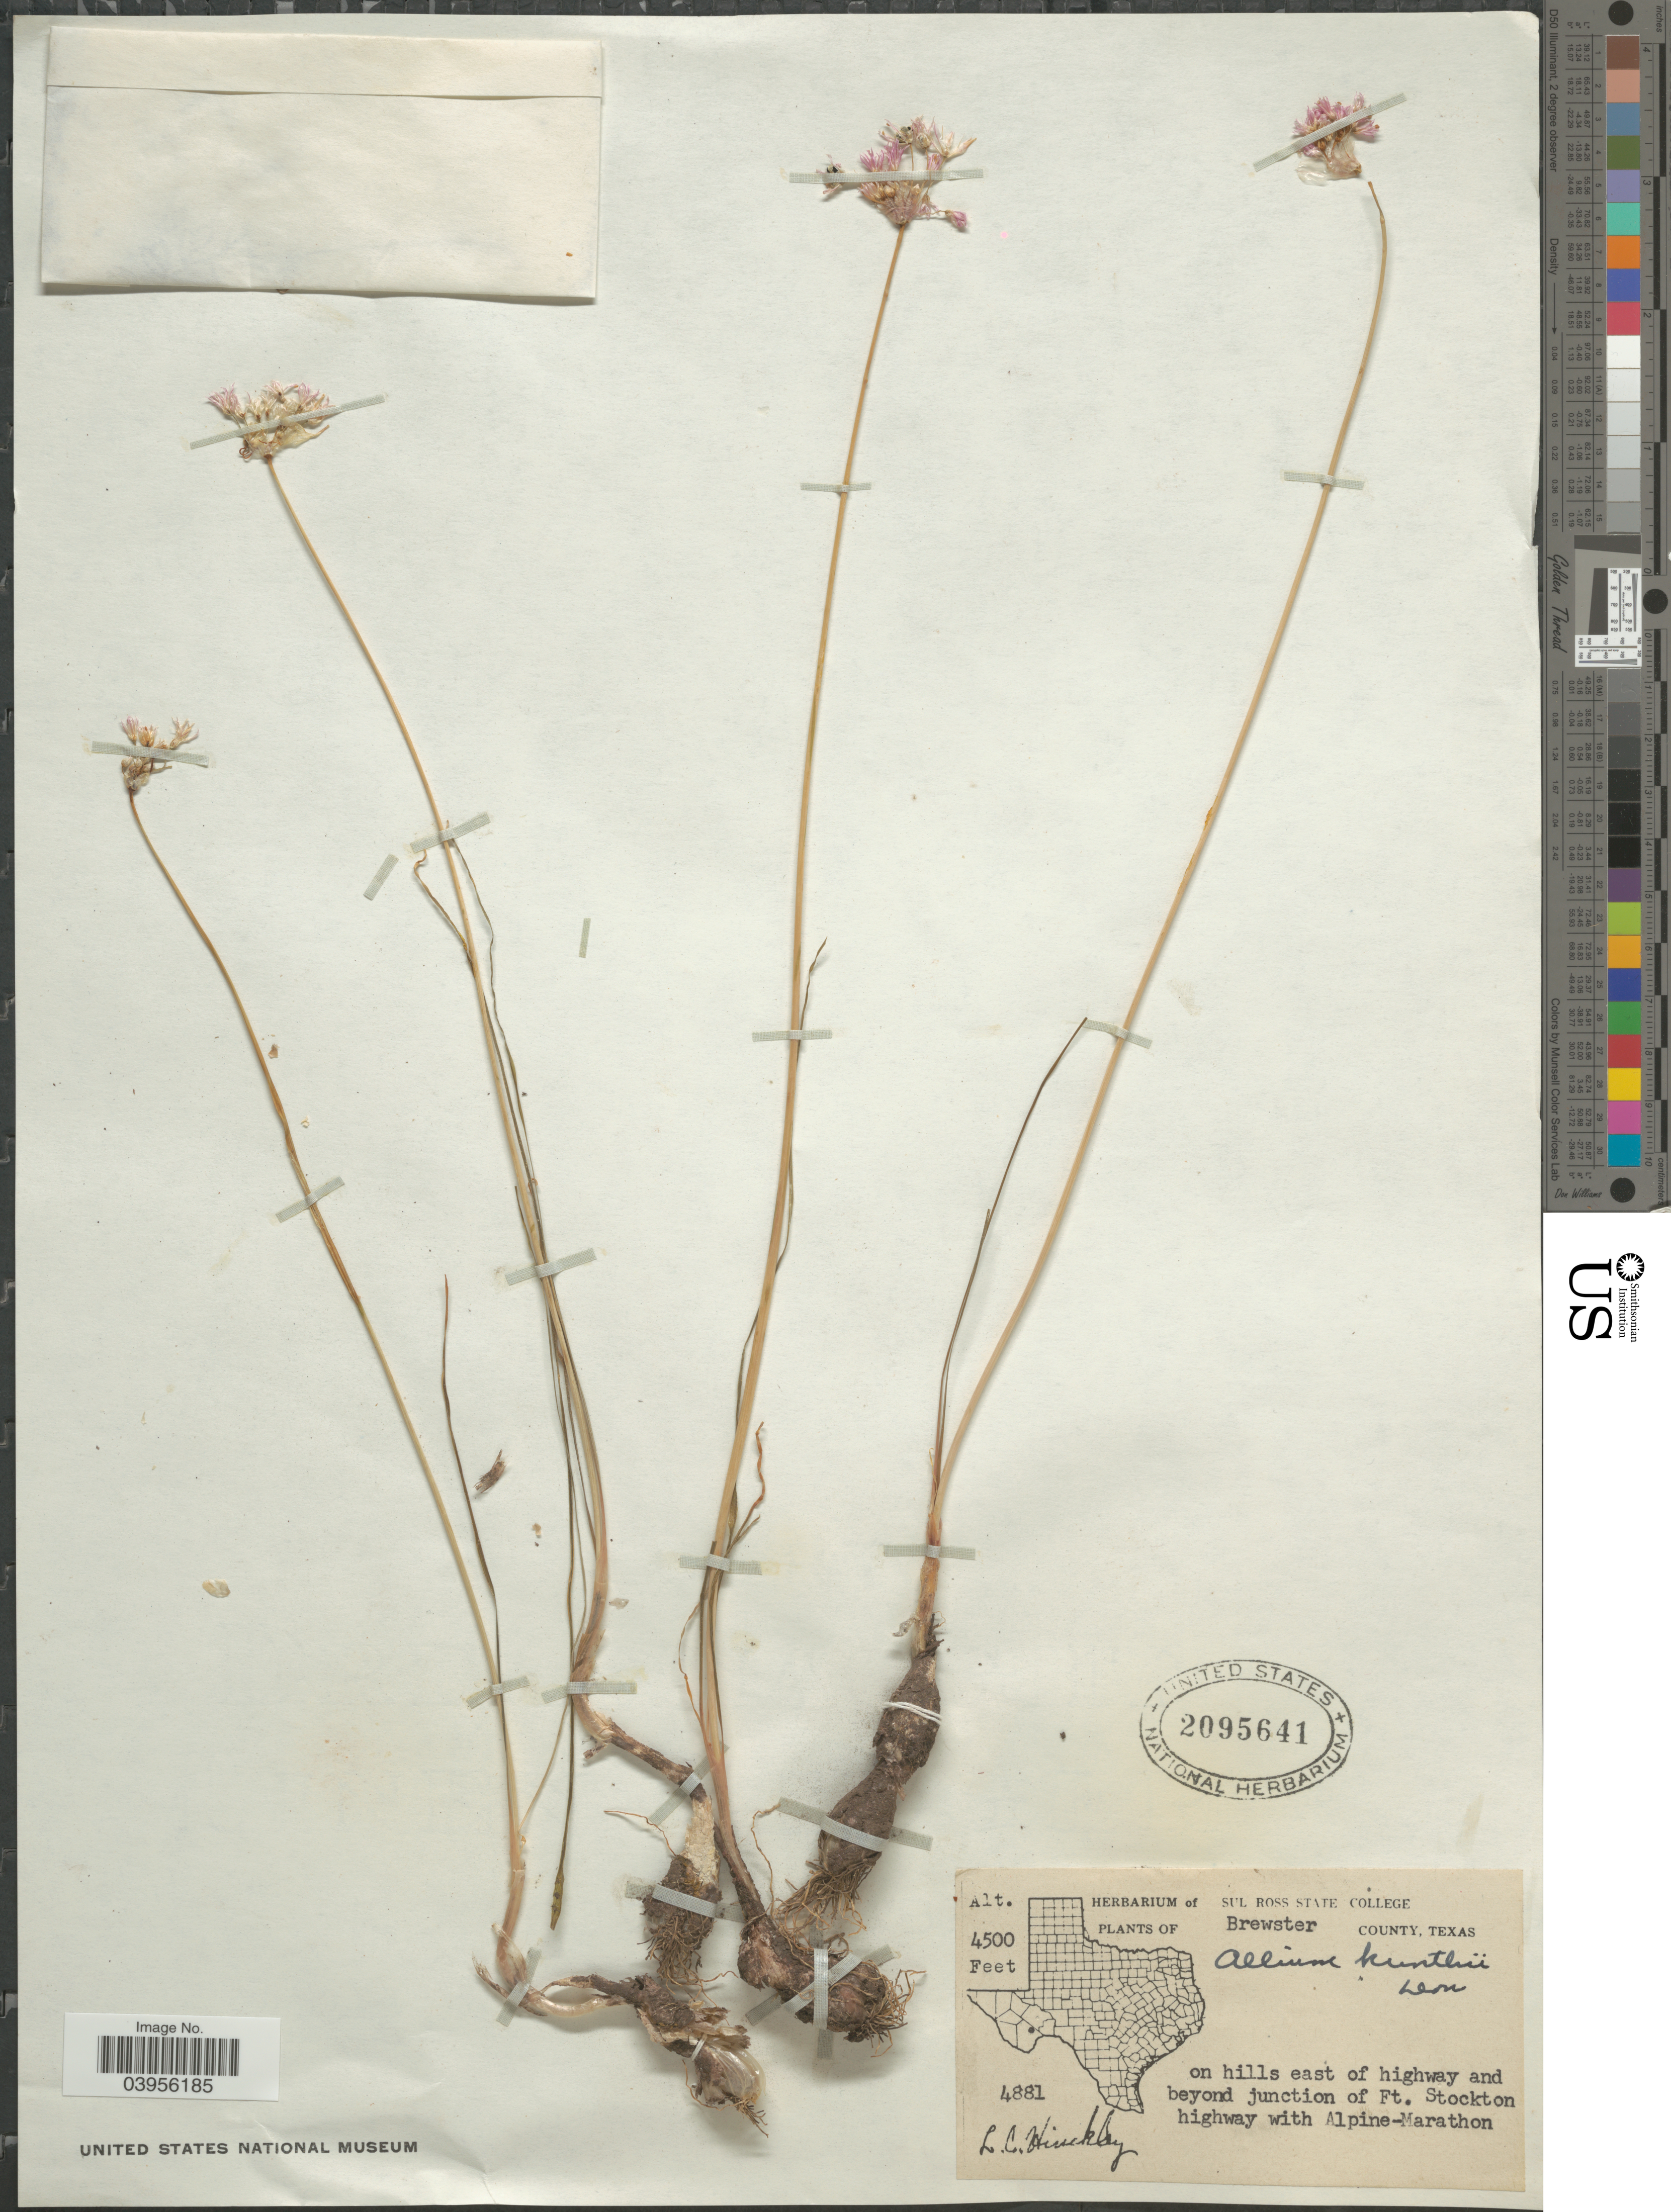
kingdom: Plantae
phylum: Tracheophyta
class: Liliopsida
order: Asparagales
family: Amaryllidaceae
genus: Allium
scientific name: Allium kunthii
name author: G. Don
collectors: L. Hinckley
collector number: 4881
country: United States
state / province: Texas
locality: Brewster County. On hills east of highway and beyond junction of Ft. Stockton highway with Alpine-Marathon.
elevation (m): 1372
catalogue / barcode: US 2095641